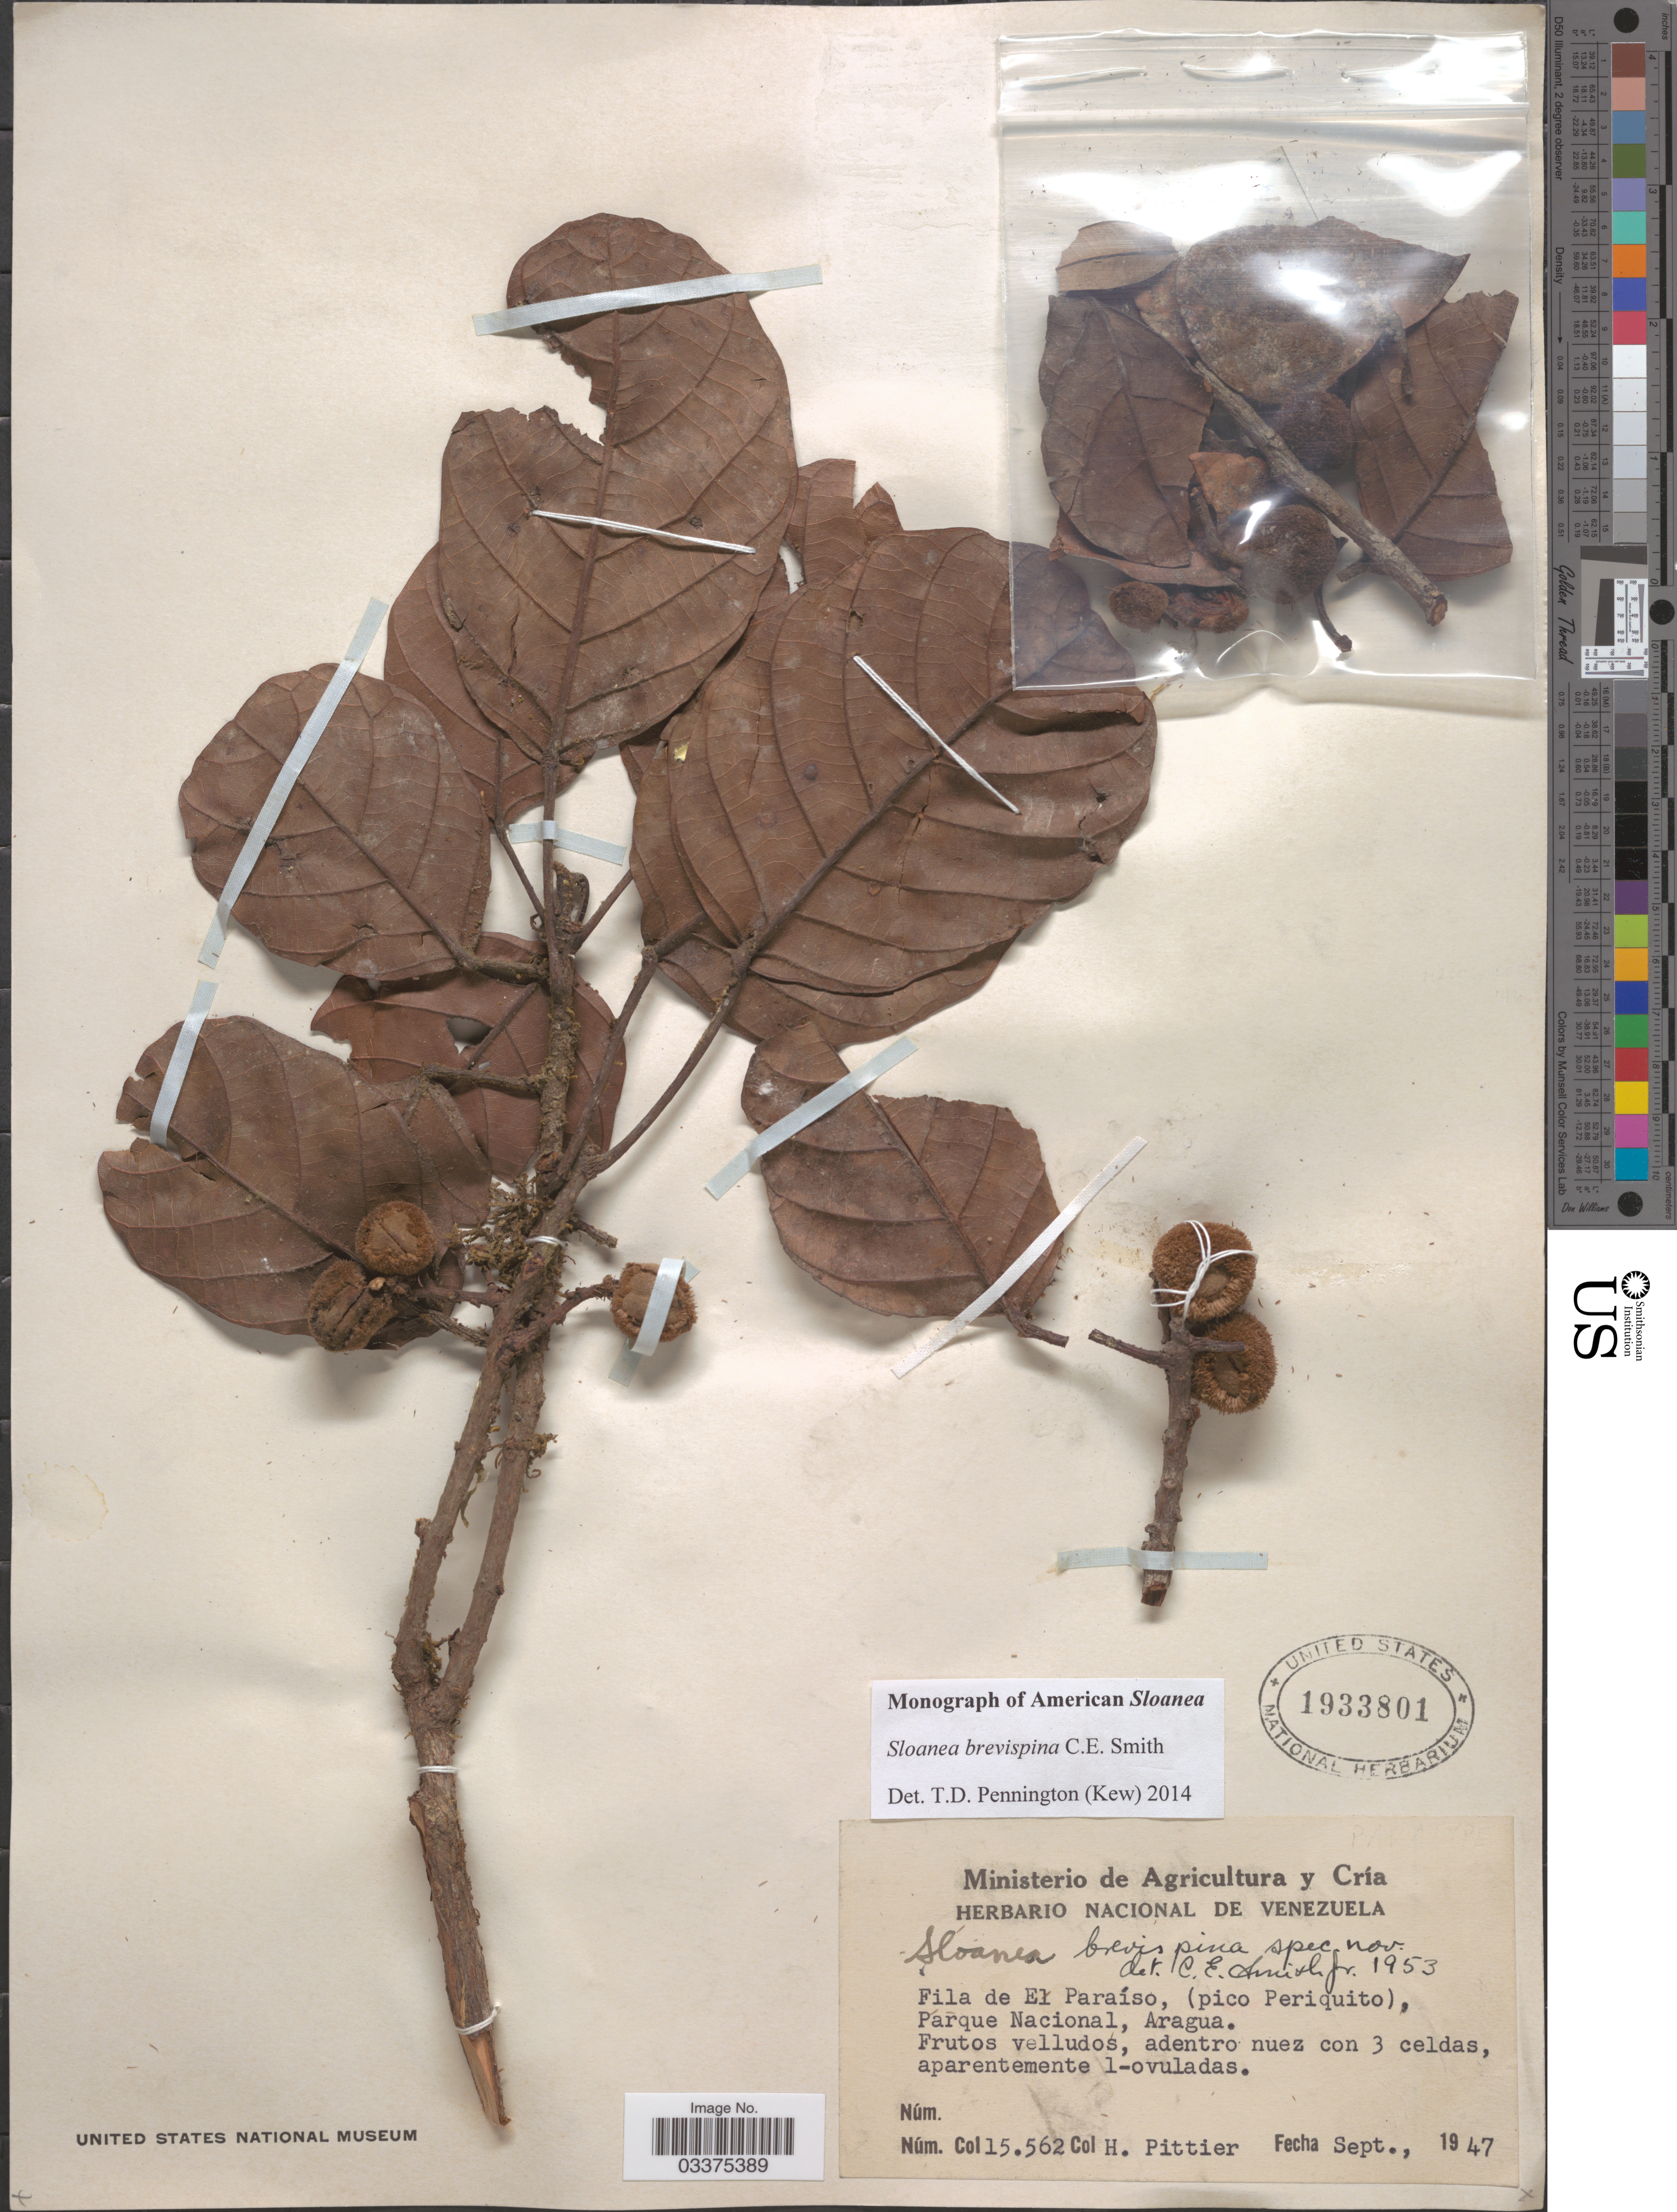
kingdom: Plantae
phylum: Tracheophyta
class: Magnoliopsida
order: Oxalidales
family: Elaeocarpaceae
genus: Sloanea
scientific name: Sloanea brevispina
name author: Earle Sm.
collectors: H. F. Pittier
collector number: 15562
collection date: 1947-09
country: Venezuela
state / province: Aragua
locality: Fila de El Paraíso, (pico Periquito), Parque Nacional.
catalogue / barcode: US 1933801